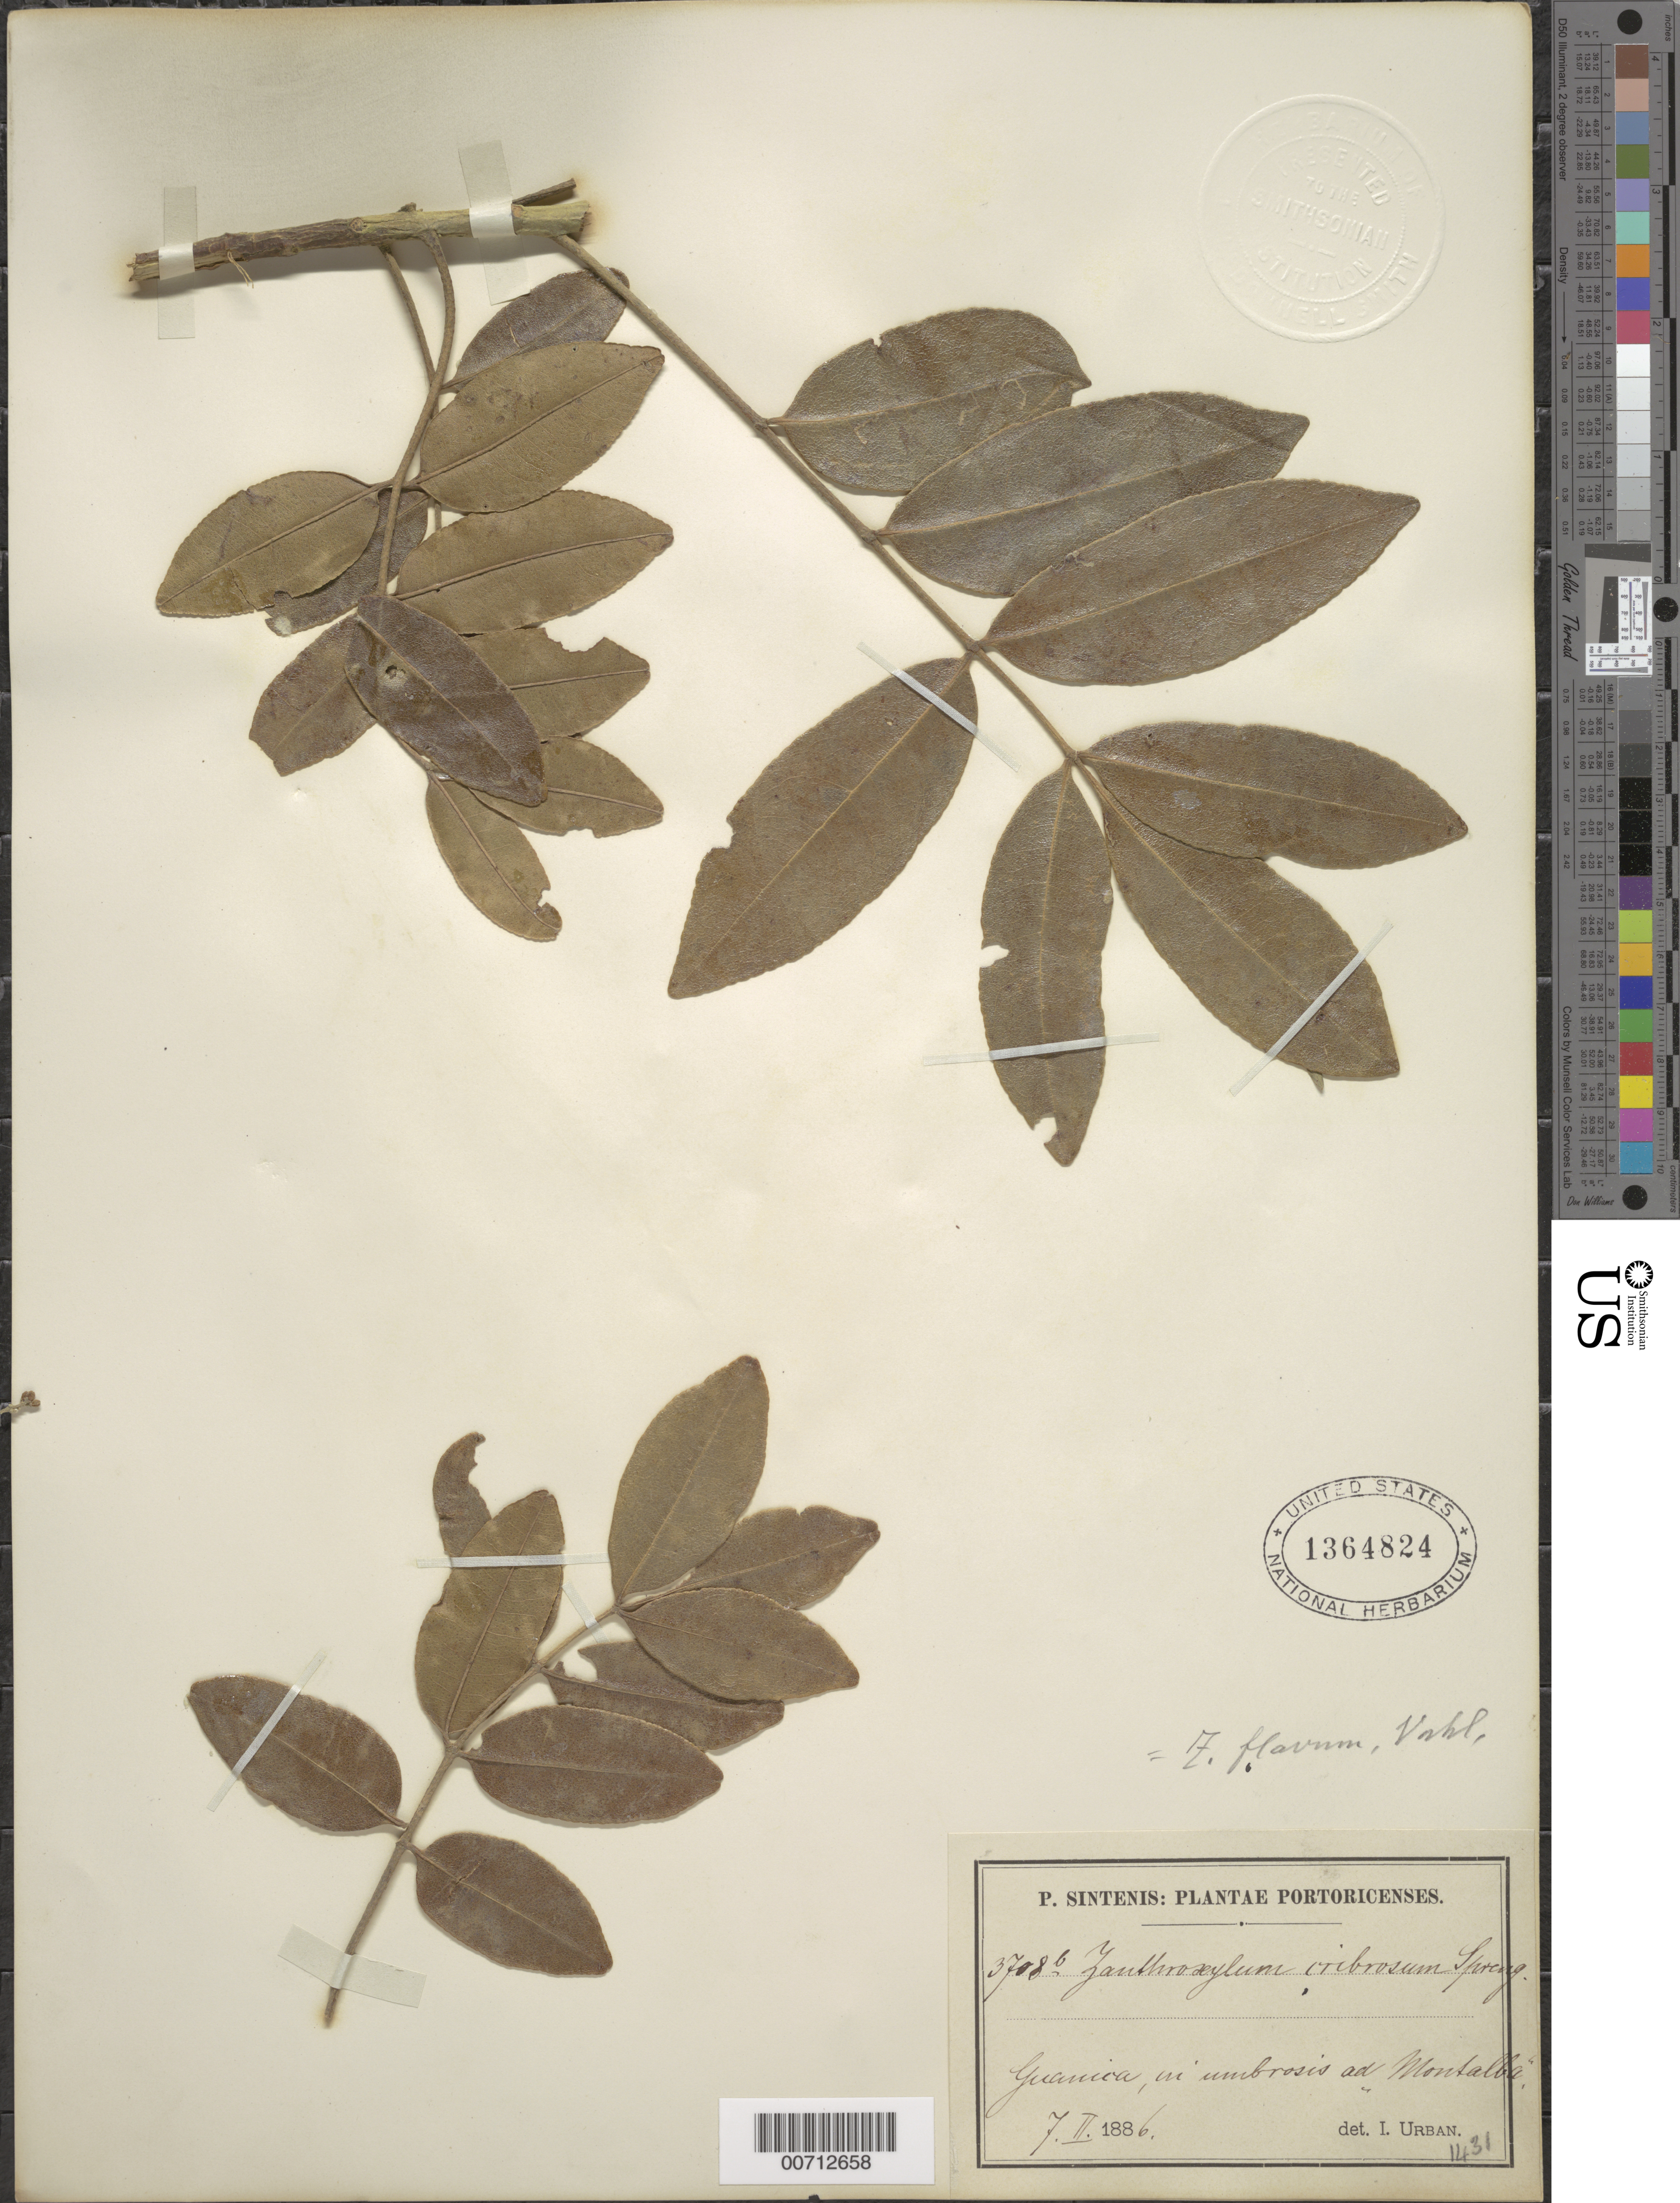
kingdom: Plantae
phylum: Tracheophyta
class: Magnoliopsida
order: Sapindales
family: Rutaceae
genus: Zanthoxylum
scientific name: Zanthoxylum flavum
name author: Vahl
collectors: P. Sintenis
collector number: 3708b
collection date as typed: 07 Feb 1886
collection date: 1886-02-07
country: Puerto Rico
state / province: Guanica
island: Greater Antilles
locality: Gaunica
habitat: In umbrosis ad Montalba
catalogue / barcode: US 1364824